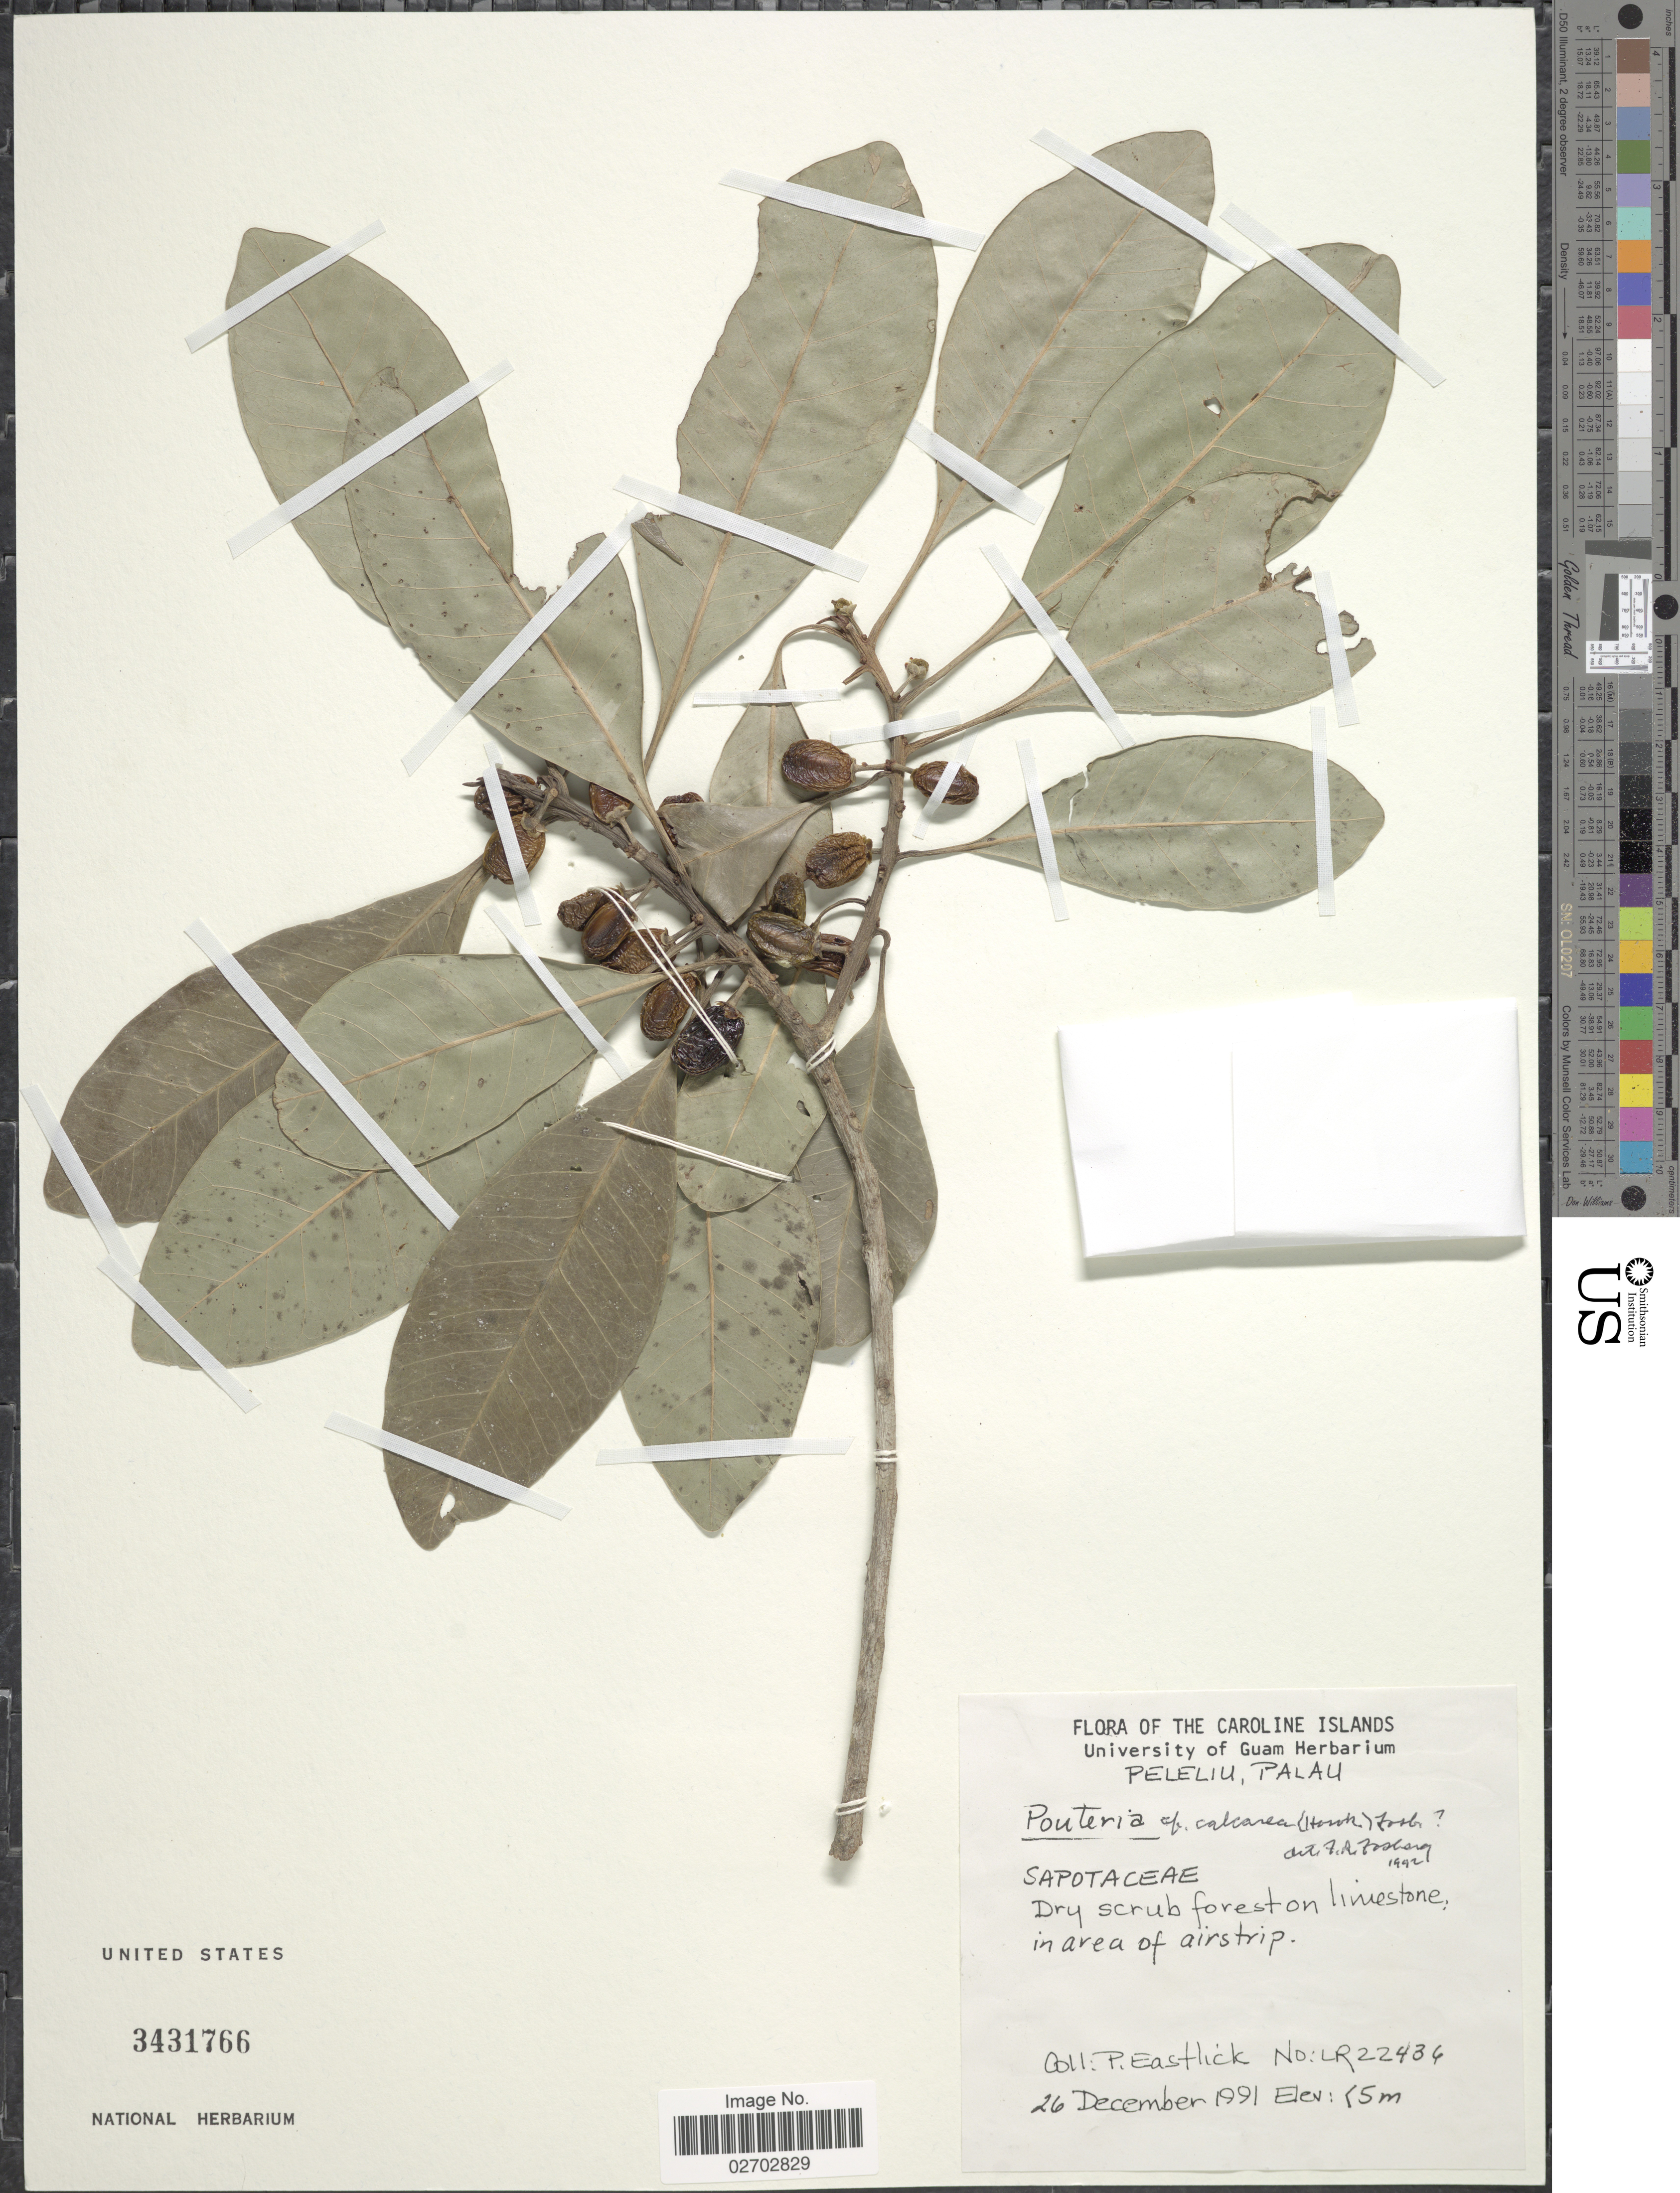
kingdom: Plantae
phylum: Tracheophyta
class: Magnoliopsida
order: Ericales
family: Sapotaceae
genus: Pouteria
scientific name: Pouteria sp.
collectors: P. Eastlick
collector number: LR22434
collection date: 1991-12-26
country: Palau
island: Beliliou [Peleliu]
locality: Peleliu, Palau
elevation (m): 5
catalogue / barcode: US 3431766